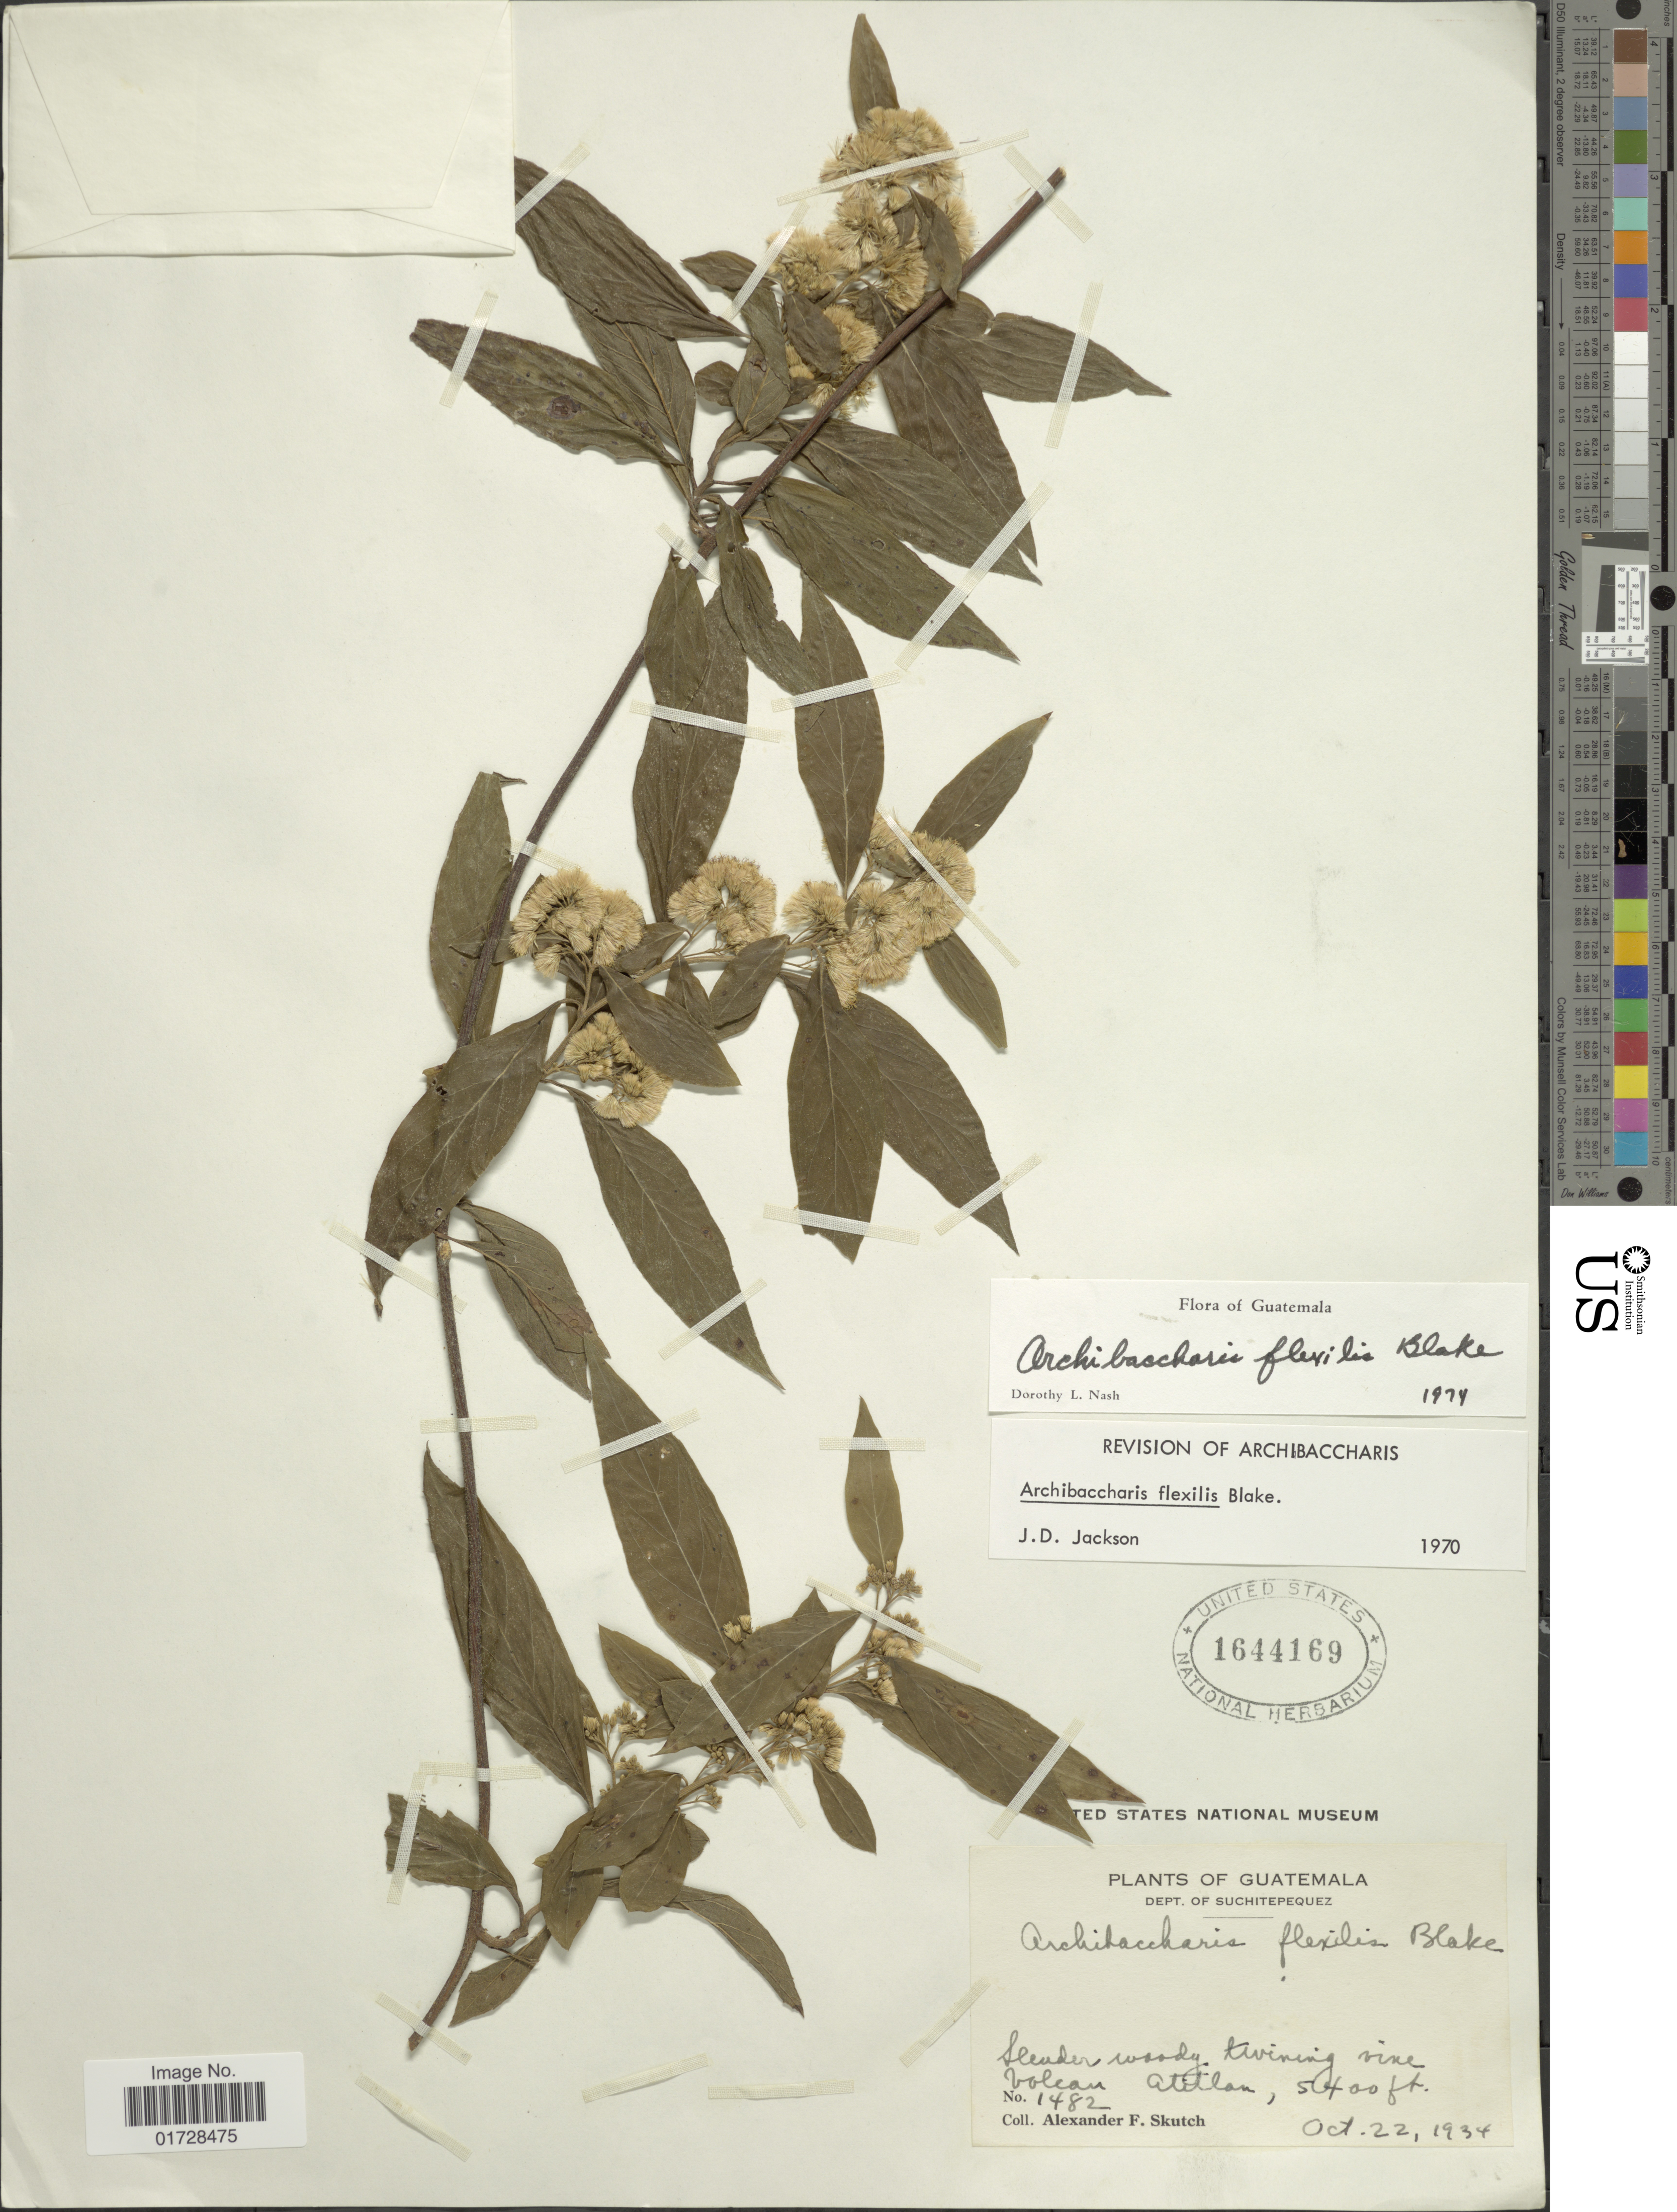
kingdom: Plantae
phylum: Tracheophyta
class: Magnoliopsida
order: Asterales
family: Asteraceae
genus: Archibaccharis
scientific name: Archibaccharis flexilis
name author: (S.F. Blake) S.F. Blake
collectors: A. F. Skutch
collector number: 1482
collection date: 1934-10-22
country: Guatemala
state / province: Suchitepéquez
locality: Volcan Atitlan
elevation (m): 1646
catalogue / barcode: US 1644169